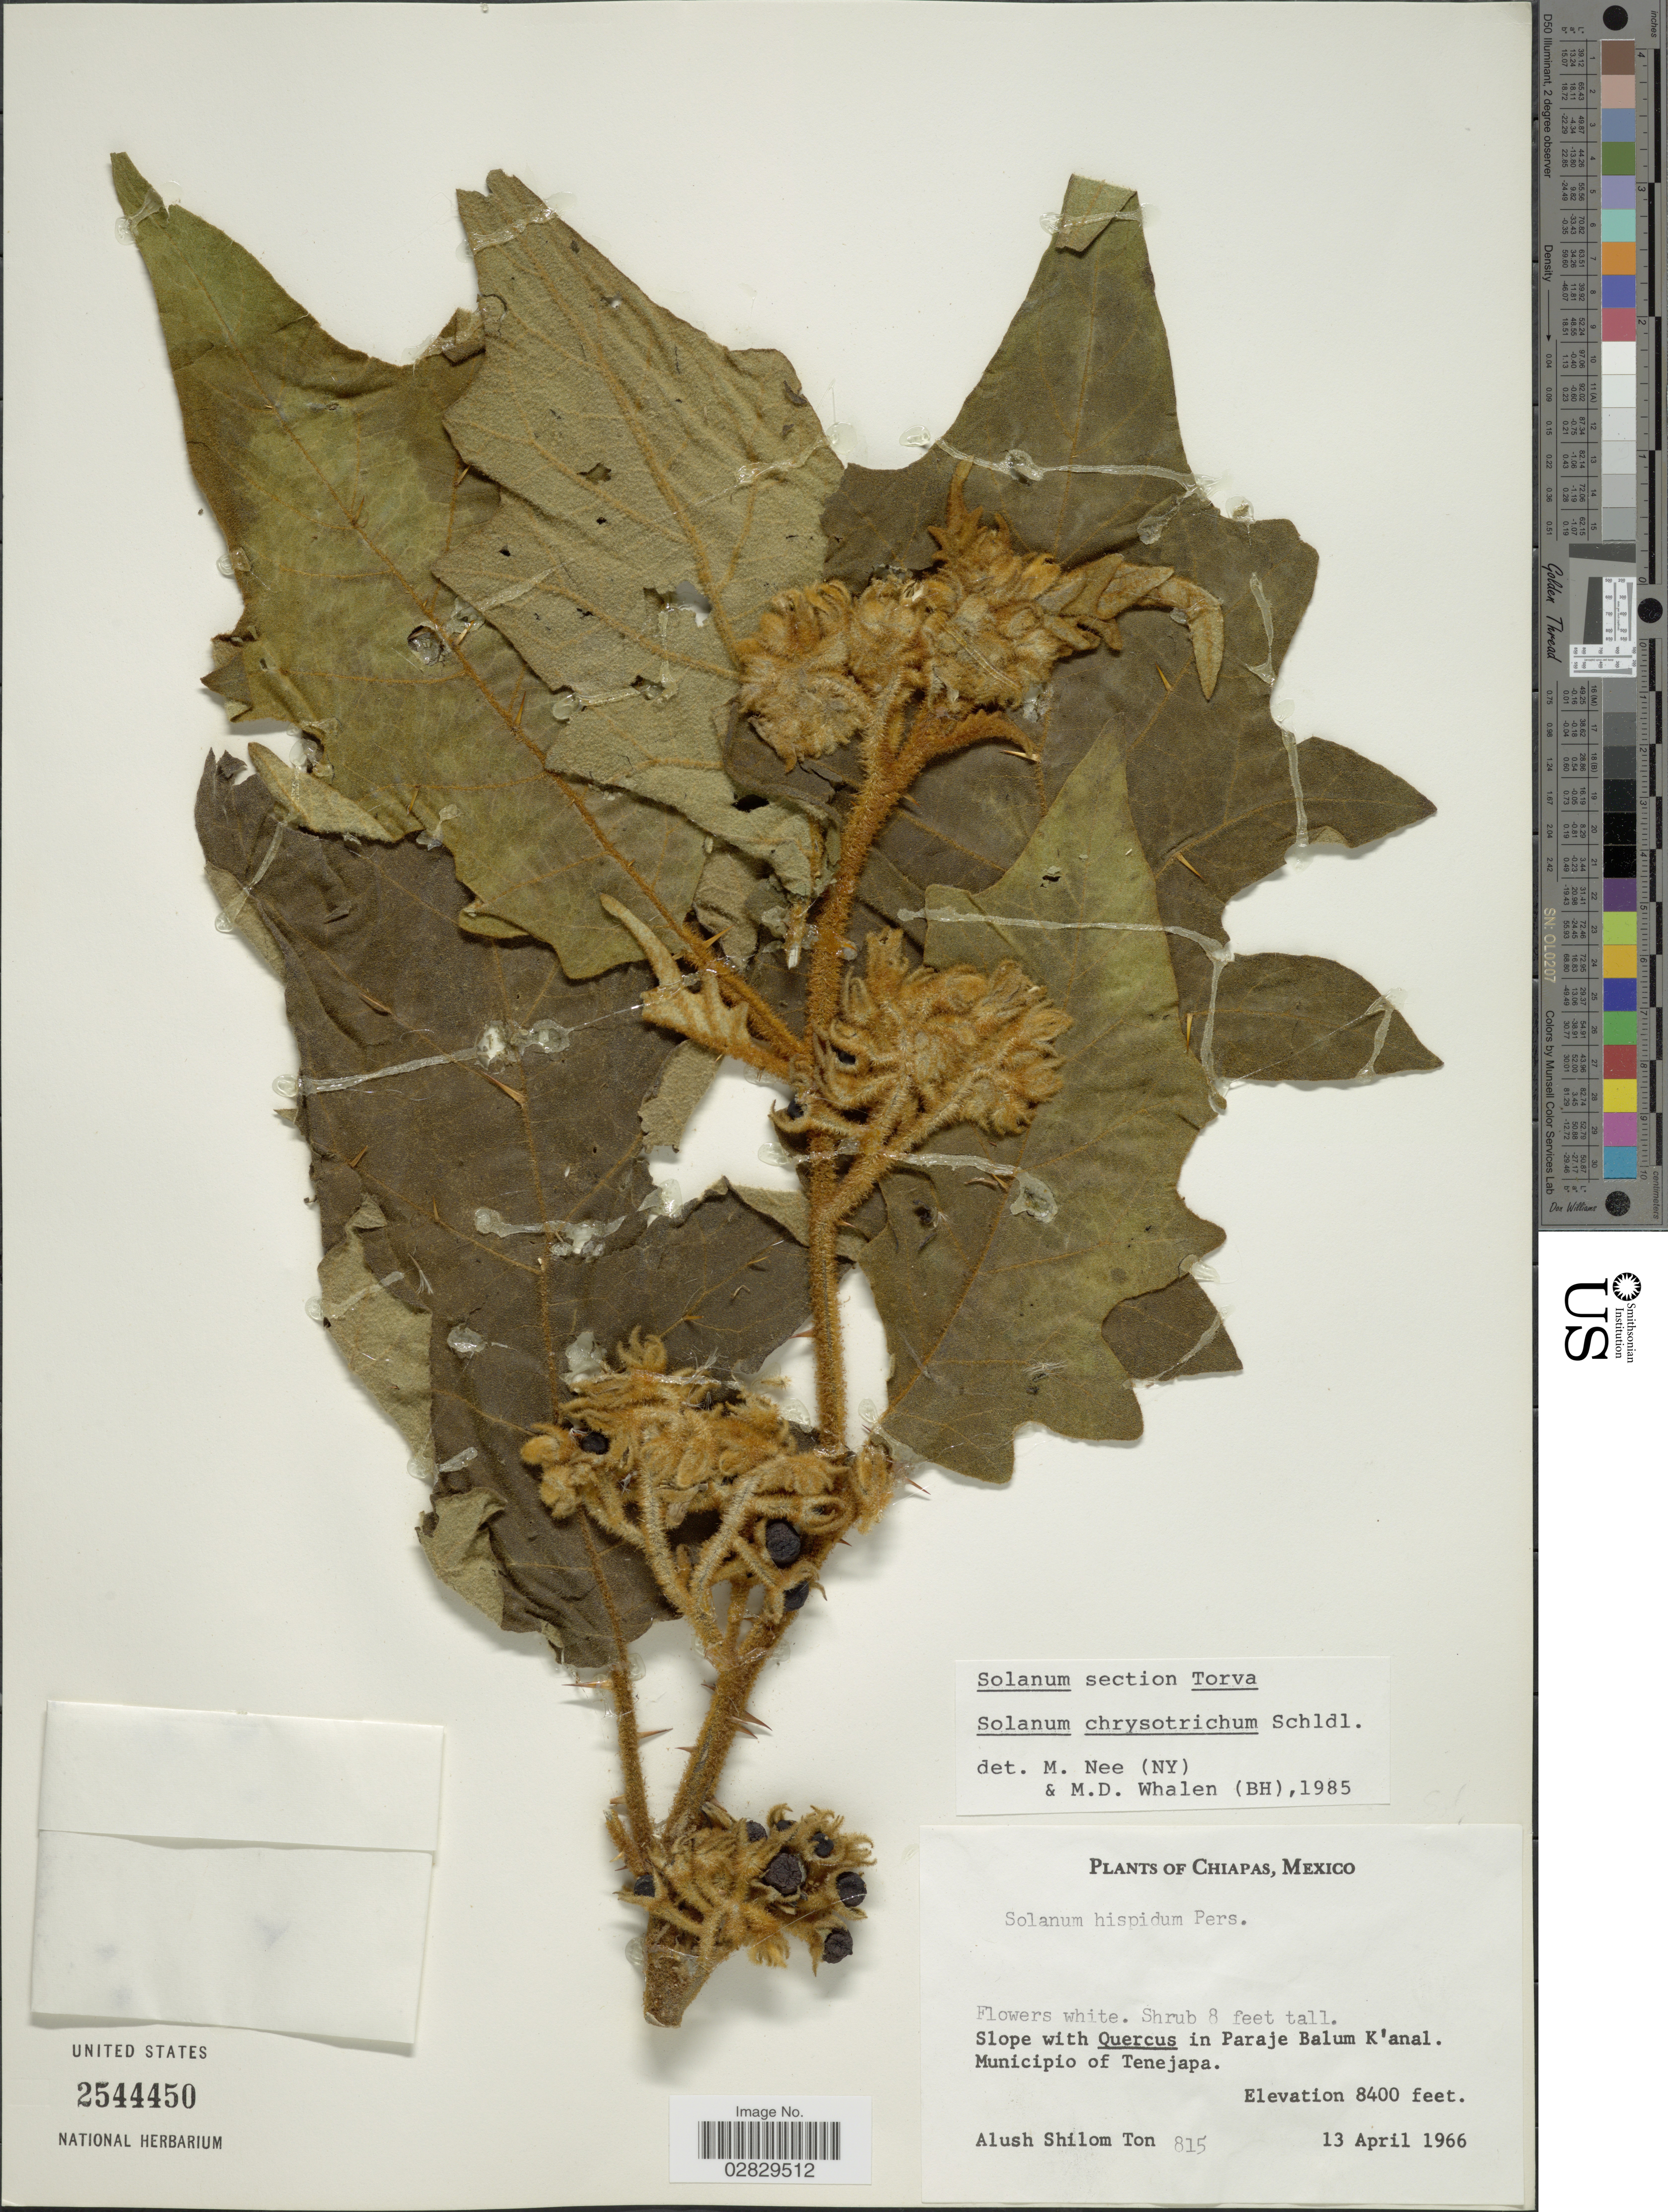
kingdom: Plantae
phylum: Tracheophyta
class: Magnoliopsida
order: Solanales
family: Solanaceae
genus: Solanum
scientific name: Solanum chrysotrichum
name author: Schltdl.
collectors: A. M. Ton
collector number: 815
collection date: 1966-04-13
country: Mexico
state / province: Chiapas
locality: Slope with Quercus in Paraje Balum K'anal. Municipio of Tenejapa.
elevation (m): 2560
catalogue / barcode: US 2544450